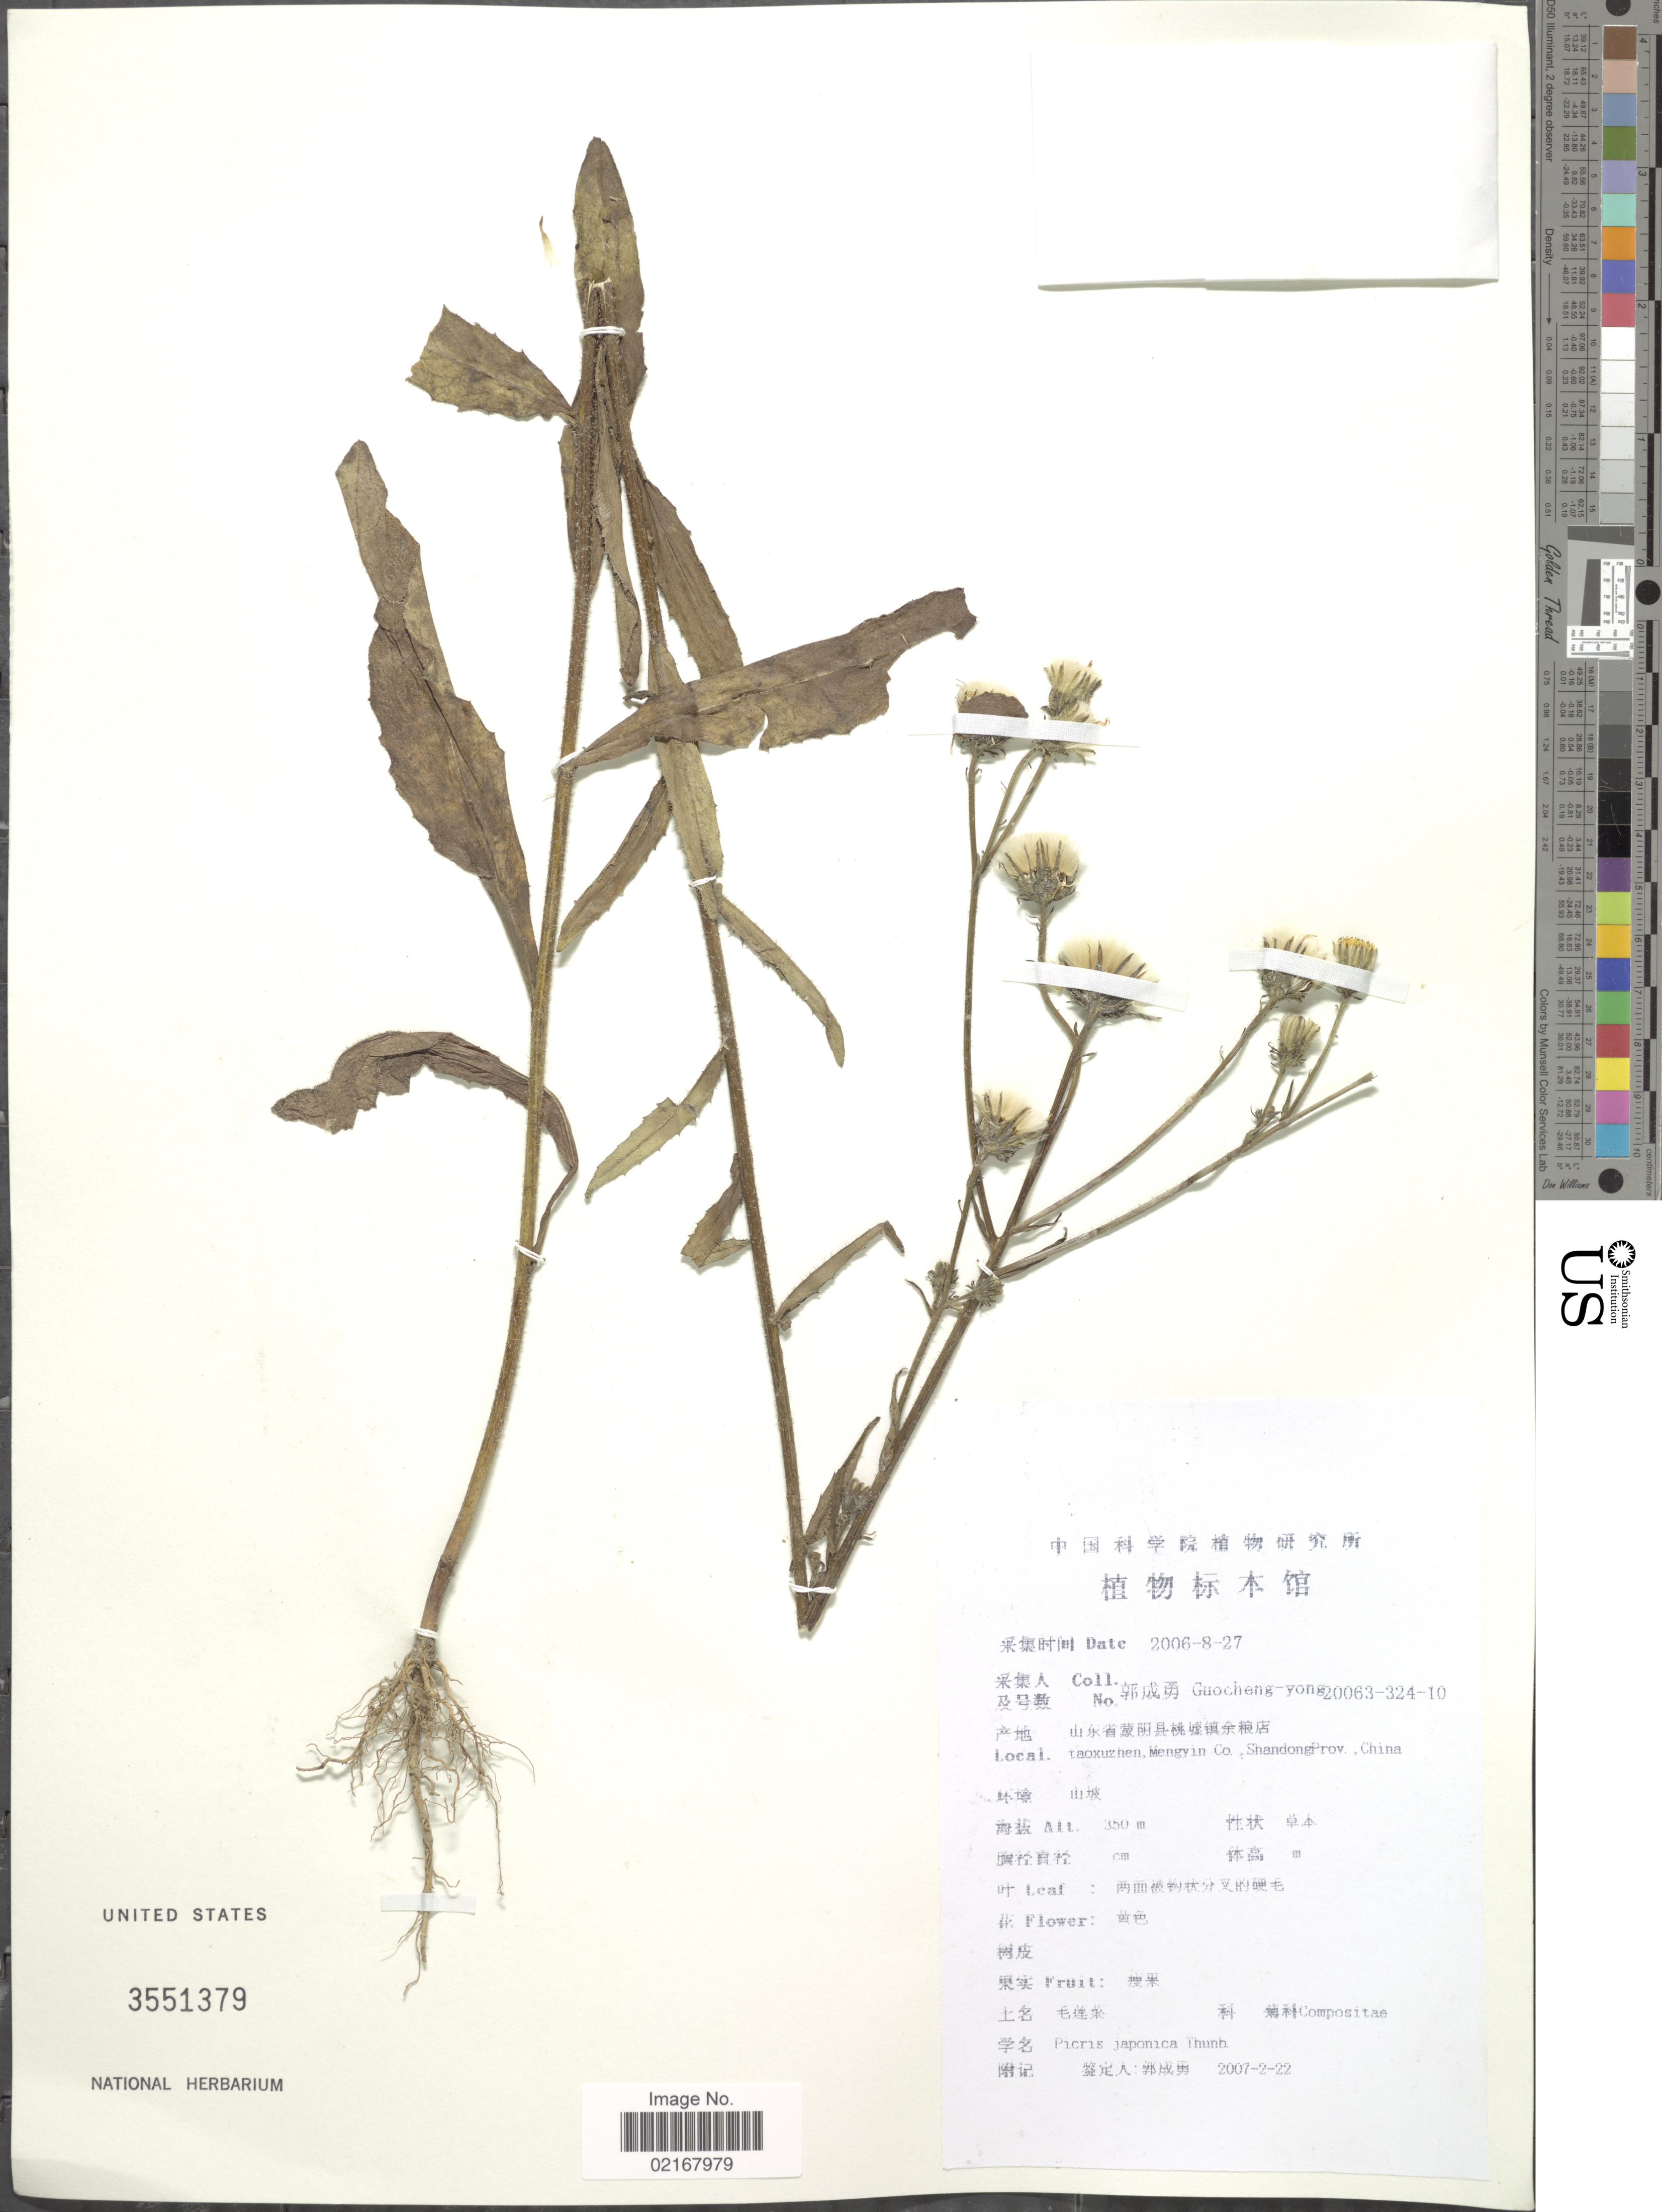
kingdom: Plantae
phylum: Tracheophyta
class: Magnoliopsida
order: Asterales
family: Asteraceae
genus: Picris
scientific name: Picris hieracioides subsp. japonica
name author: (Thurb.) Krylov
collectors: Guo cheng-yong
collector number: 20063-324-10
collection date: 2006-08-27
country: China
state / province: Shandong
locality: Taoxuzhen, Menyin Co., Shandong Prov., China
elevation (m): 350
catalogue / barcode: US 3551379